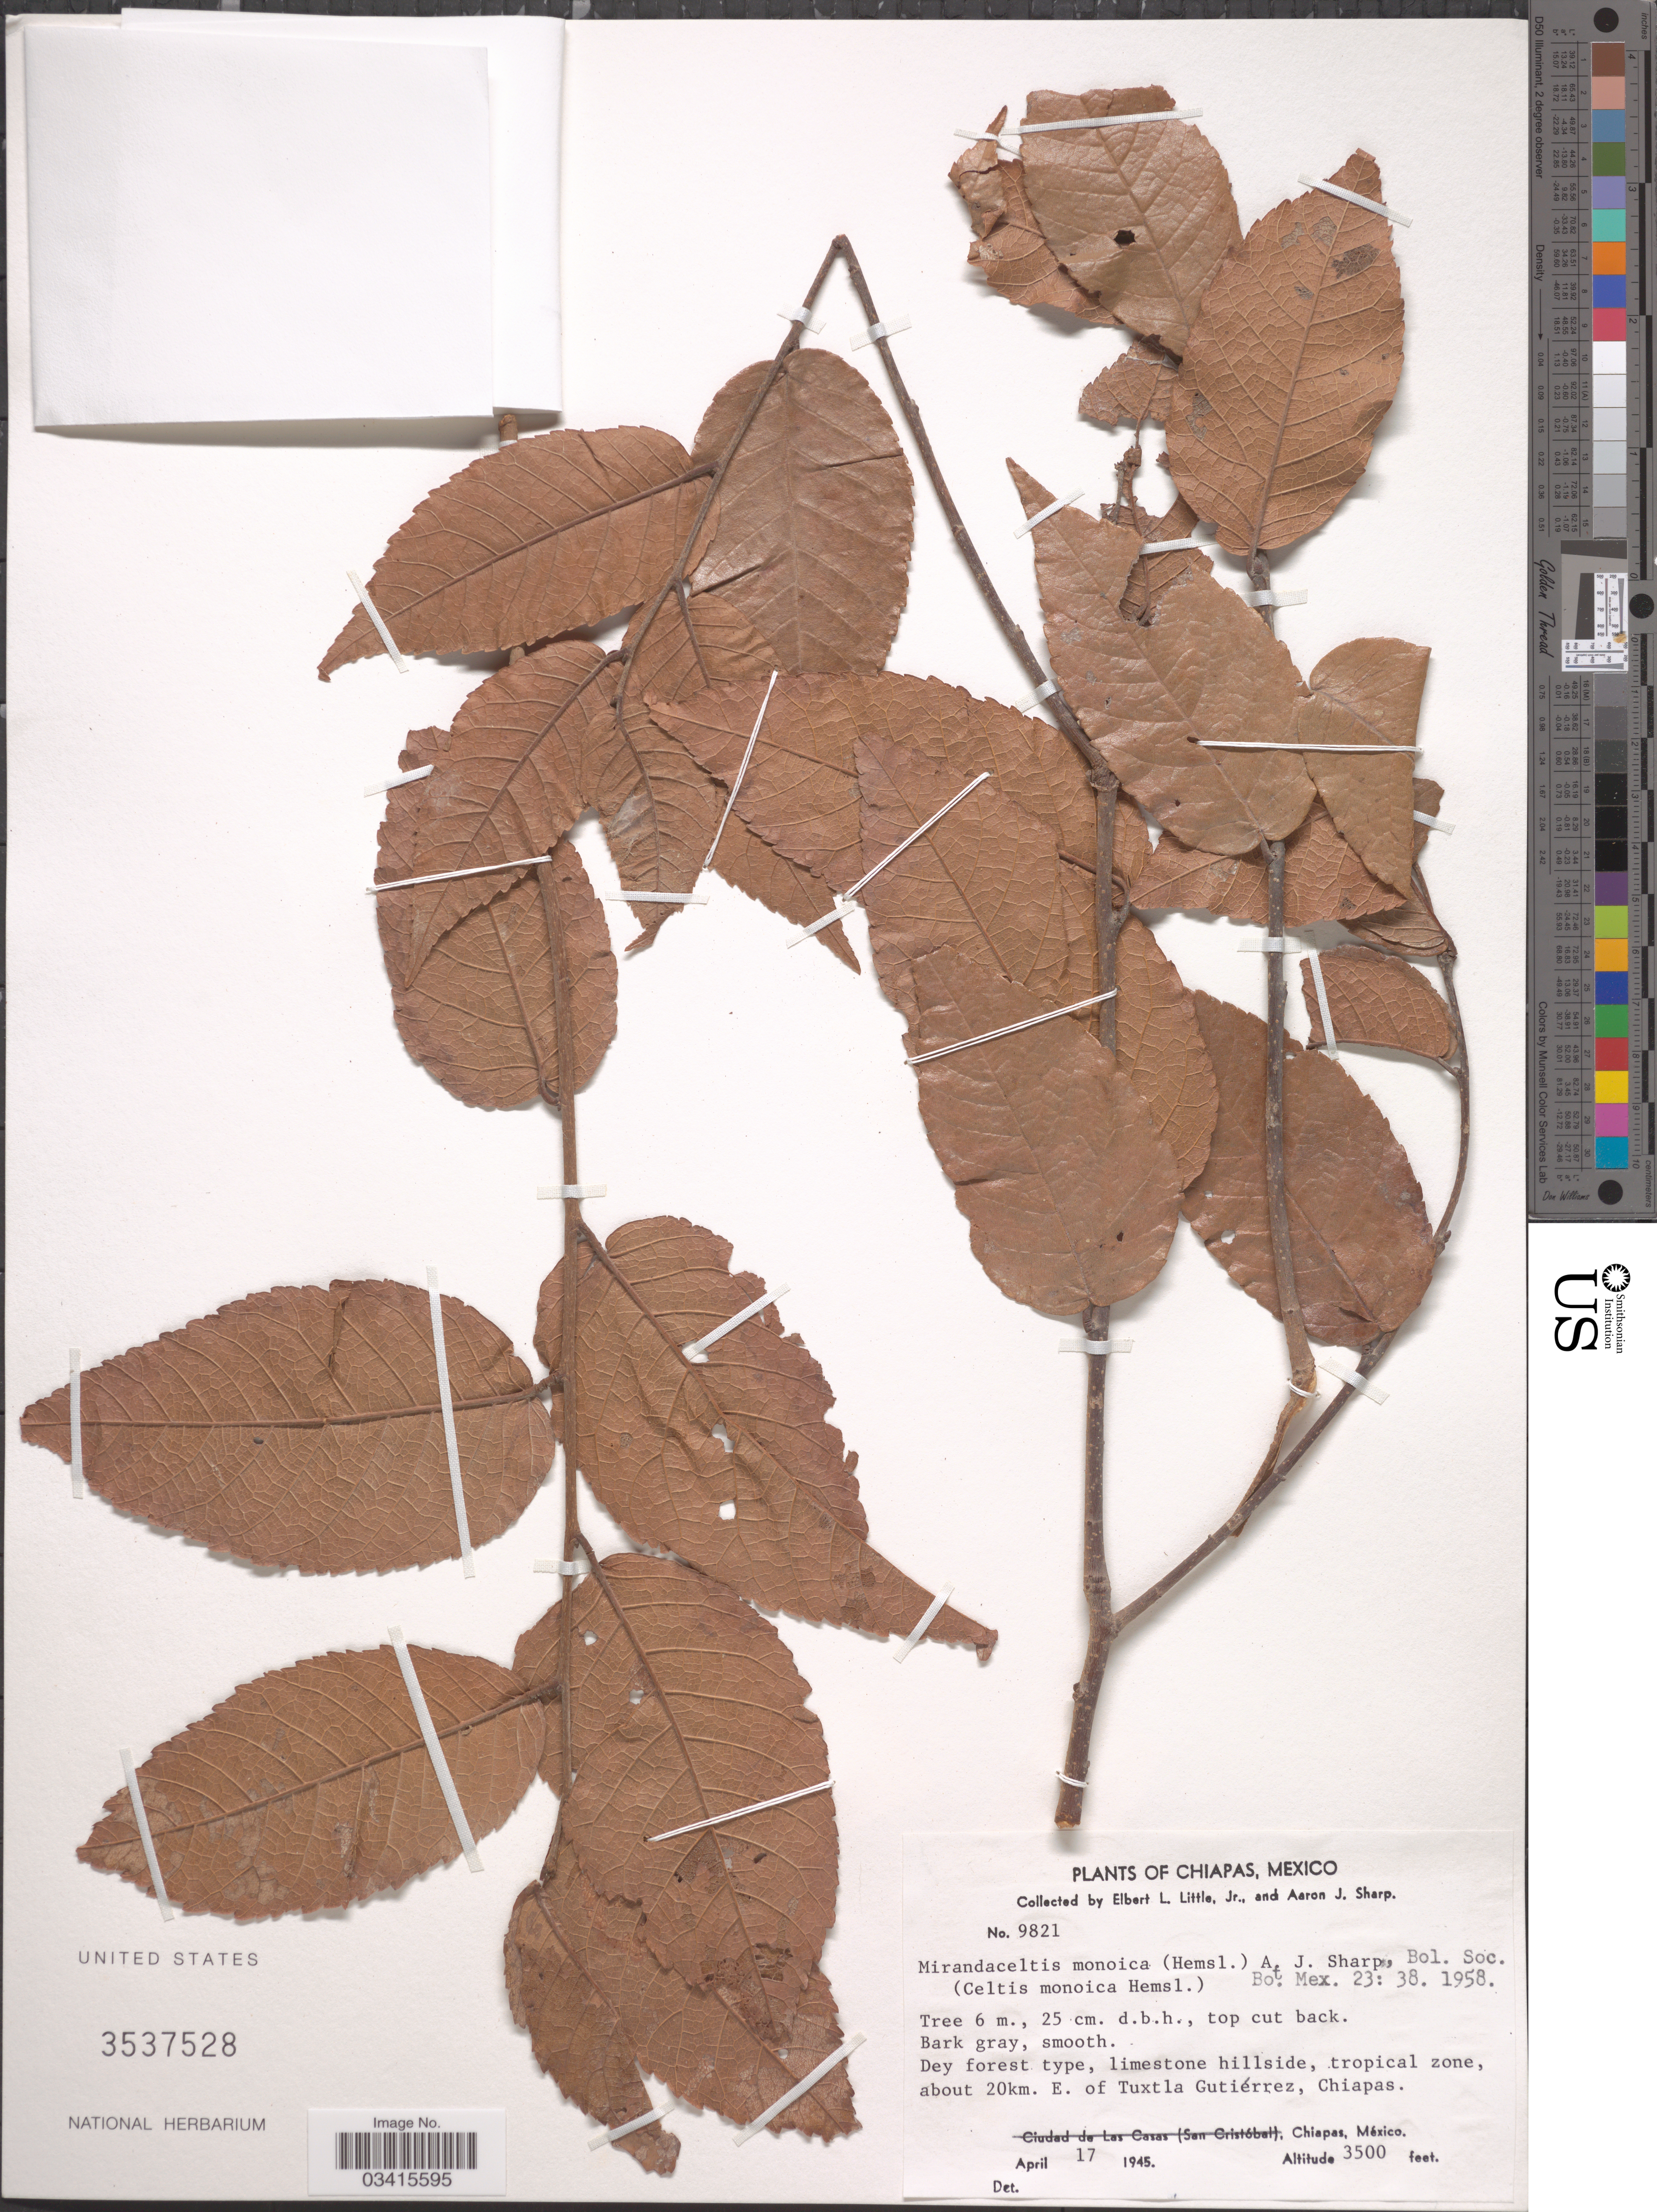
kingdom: Plantae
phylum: Tracheophyta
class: Magnoliopsida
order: Rosales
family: Cannabaceae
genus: Aphananthe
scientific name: Aphananthe monoica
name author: (Hemsl.) J.-F. Leroy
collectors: E. L. Little & Mrs A. J. Sharp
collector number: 9821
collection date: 1945-04-17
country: Mexico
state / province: Chiapas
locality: About 20km. E. of Tuxtla Gutiérrez.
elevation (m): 1067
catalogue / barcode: US 3537528